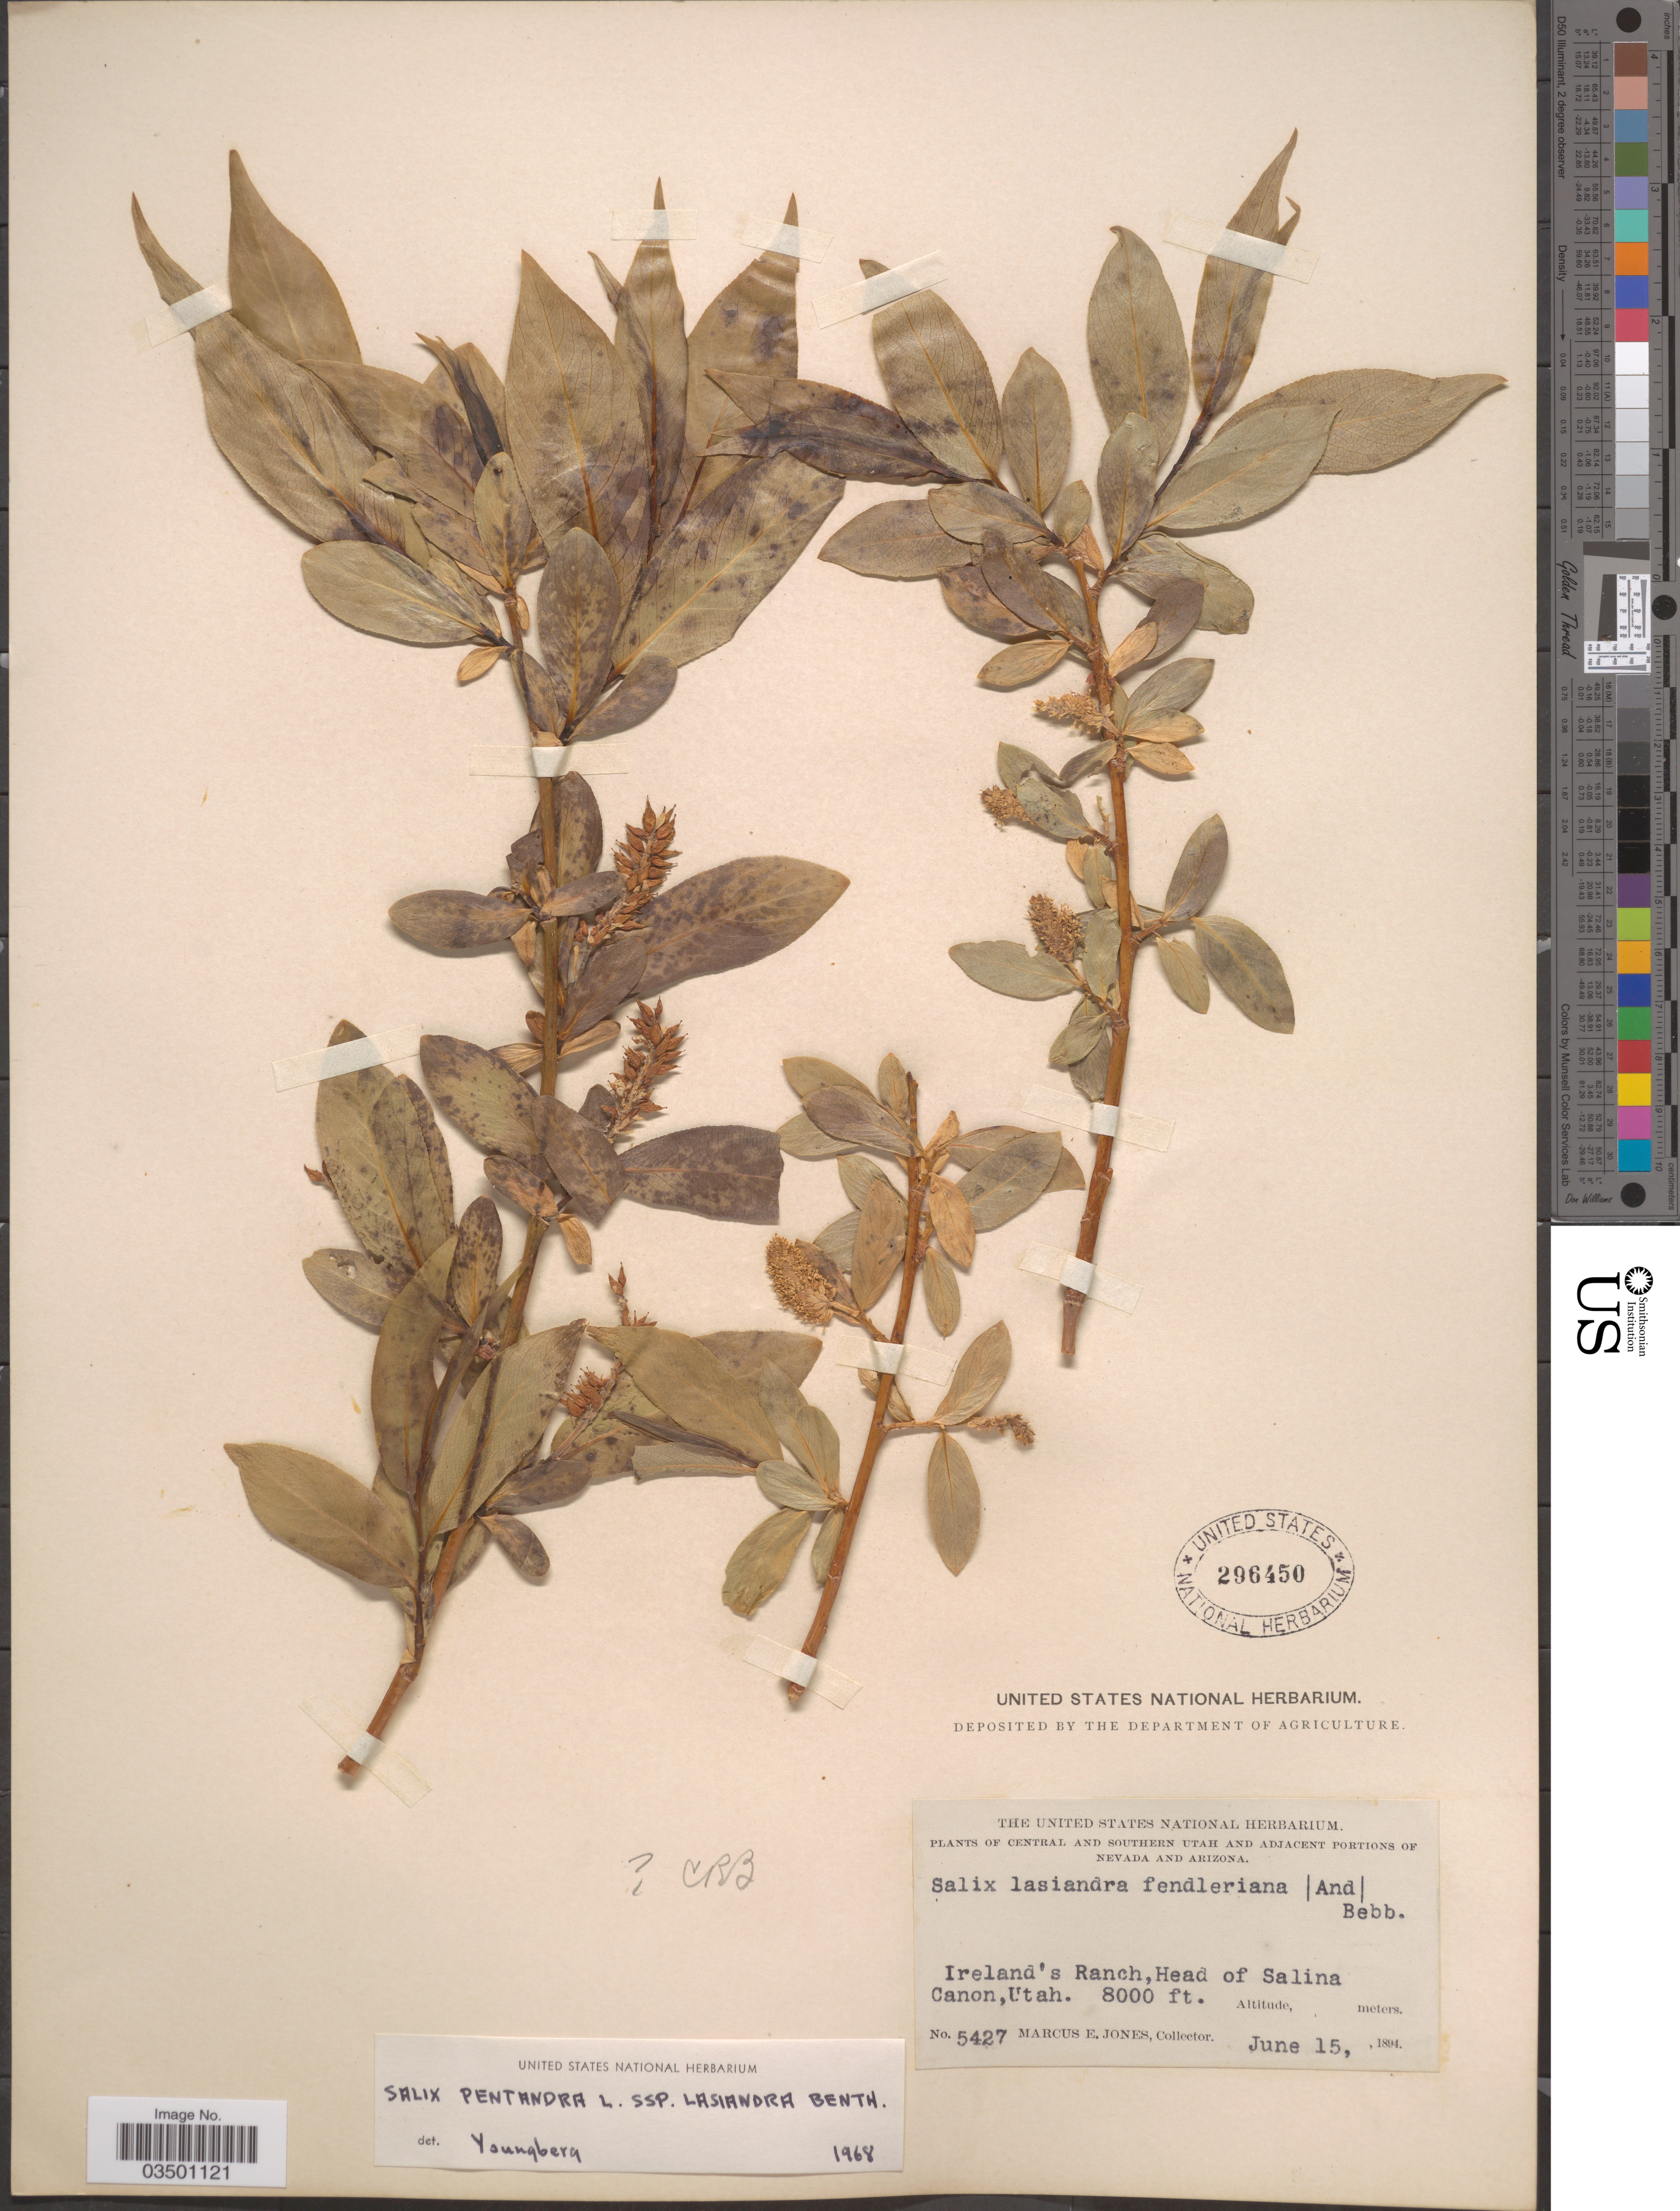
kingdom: Plantae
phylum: Tracheophyta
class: Magnoliopsida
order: Malpighiales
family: Salicaceae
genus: Salix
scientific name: Salix lasiandra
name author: Benth.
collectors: M. E. Jones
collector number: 5427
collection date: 1894-06-15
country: United States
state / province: Utah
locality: Central and southern Utah. Ireland's Ranch, Head of Salina Canon.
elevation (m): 2438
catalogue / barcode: US 296450